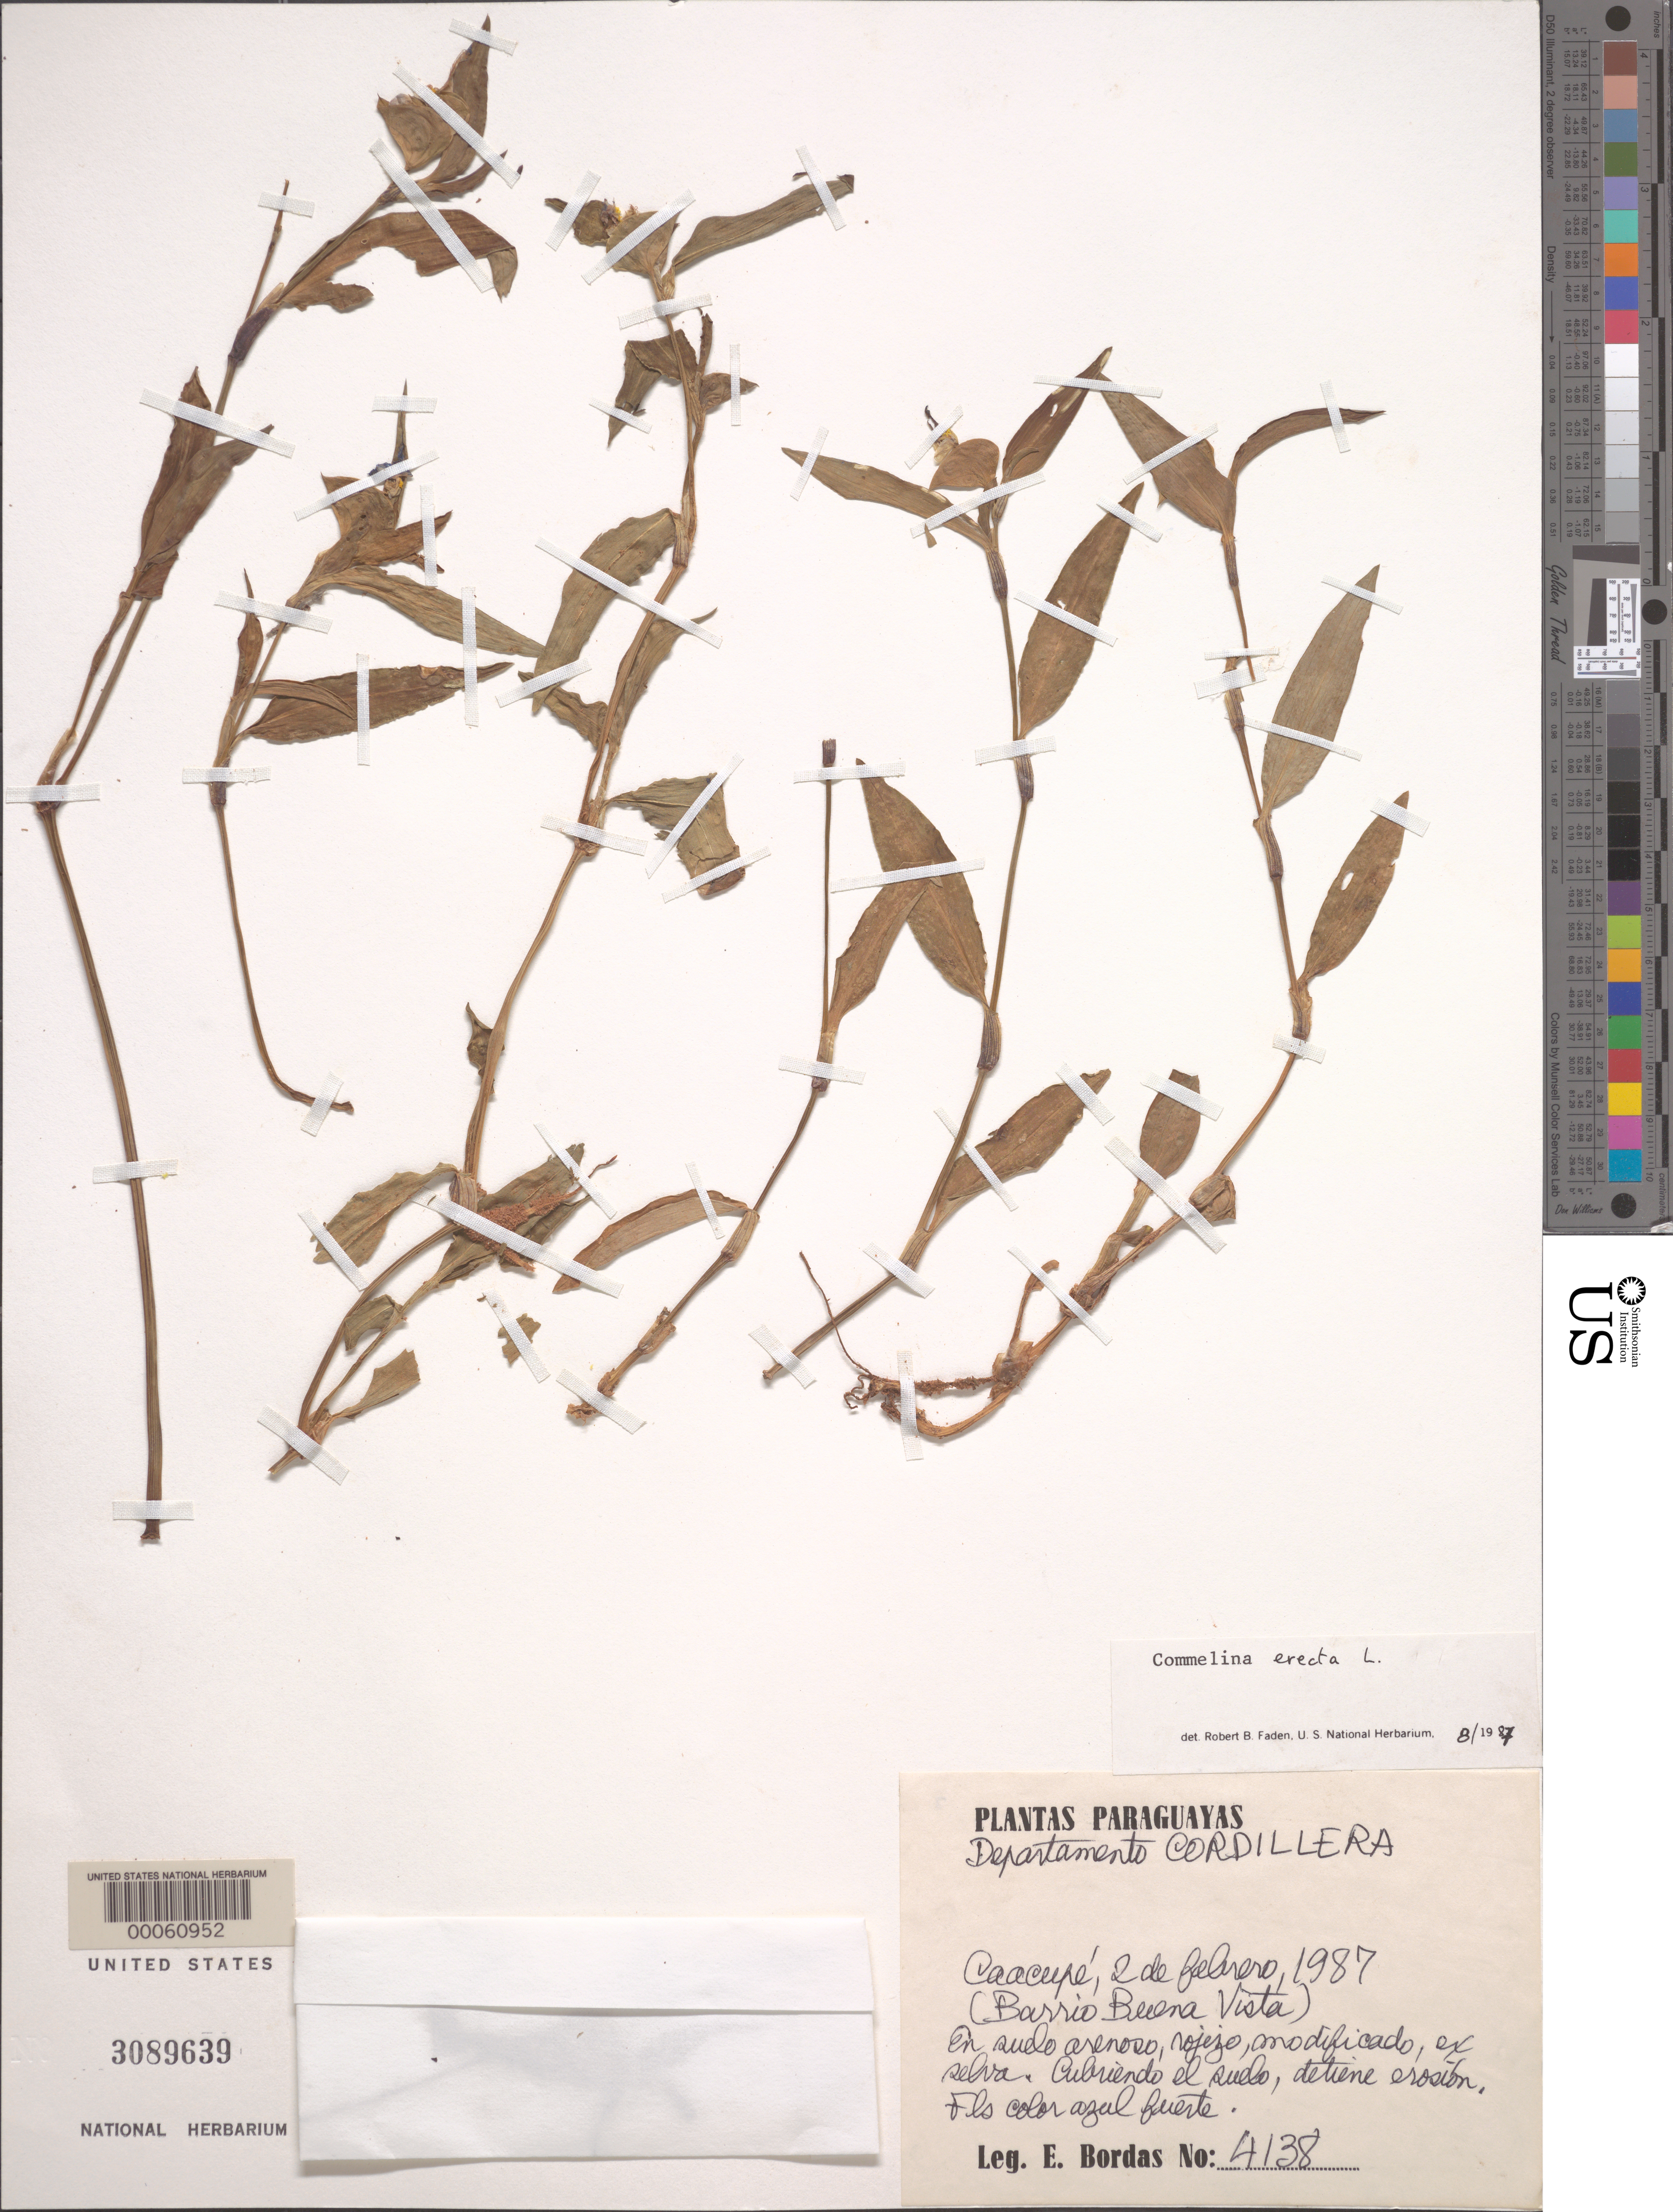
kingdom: Plantae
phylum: Tracheophyta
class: Liliopsida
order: Commelinales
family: Commelinaceae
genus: Commelina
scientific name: Commelina erecta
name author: L.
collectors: E. Bordas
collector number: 4138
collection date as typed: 02 Feb 1987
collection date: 1987-02-02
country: Paraguay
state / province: Cordillera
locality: Caacupe (barrio buena vista)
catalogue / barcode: US 3089639